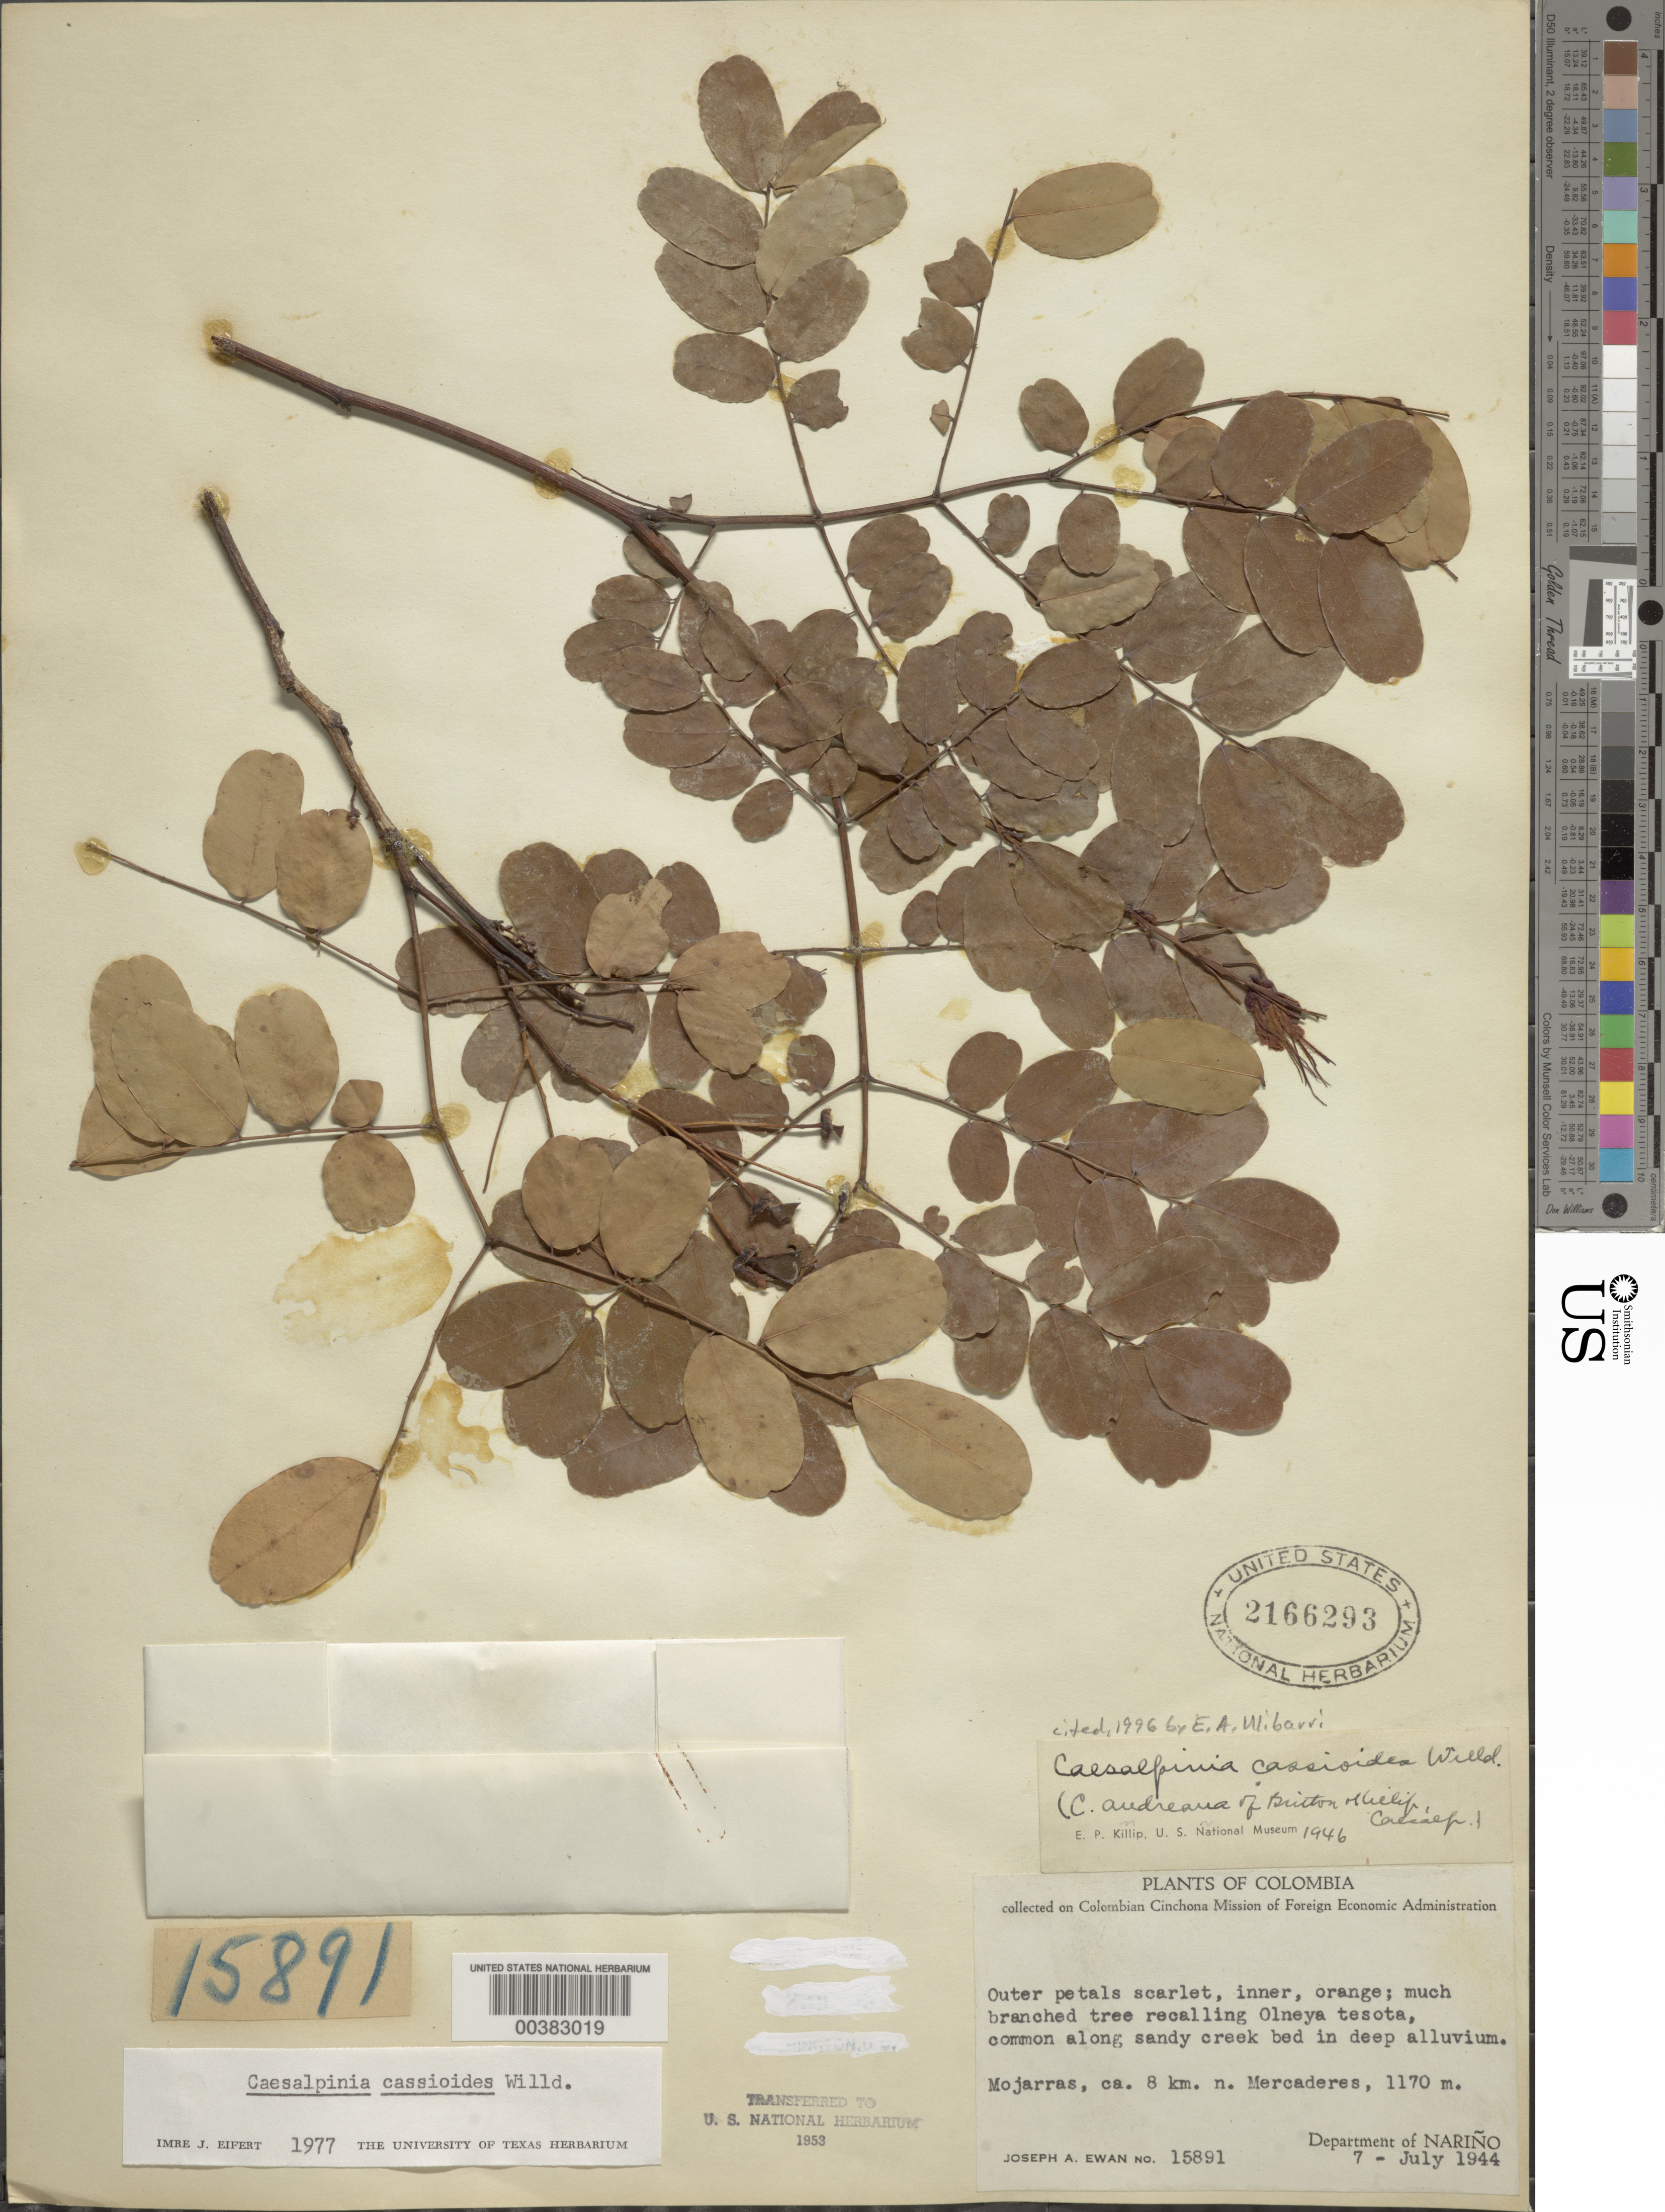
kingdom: Plantae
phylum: Tracheophyta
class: Magnoliopsida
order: Fabales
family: Fabaceae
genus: Caesalpinia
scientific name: Caesalpinia cassioides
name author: Willd.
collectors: J. A. Ewan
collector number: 15891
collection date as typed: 07 Jul 1944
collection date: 1944-07-07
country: Colombia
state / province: Nariño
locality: Mojarras, ca 8 km N Mercaderes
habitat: Along sandy creek bed in deep alluvium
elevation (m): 1170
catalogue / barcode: US 2166293